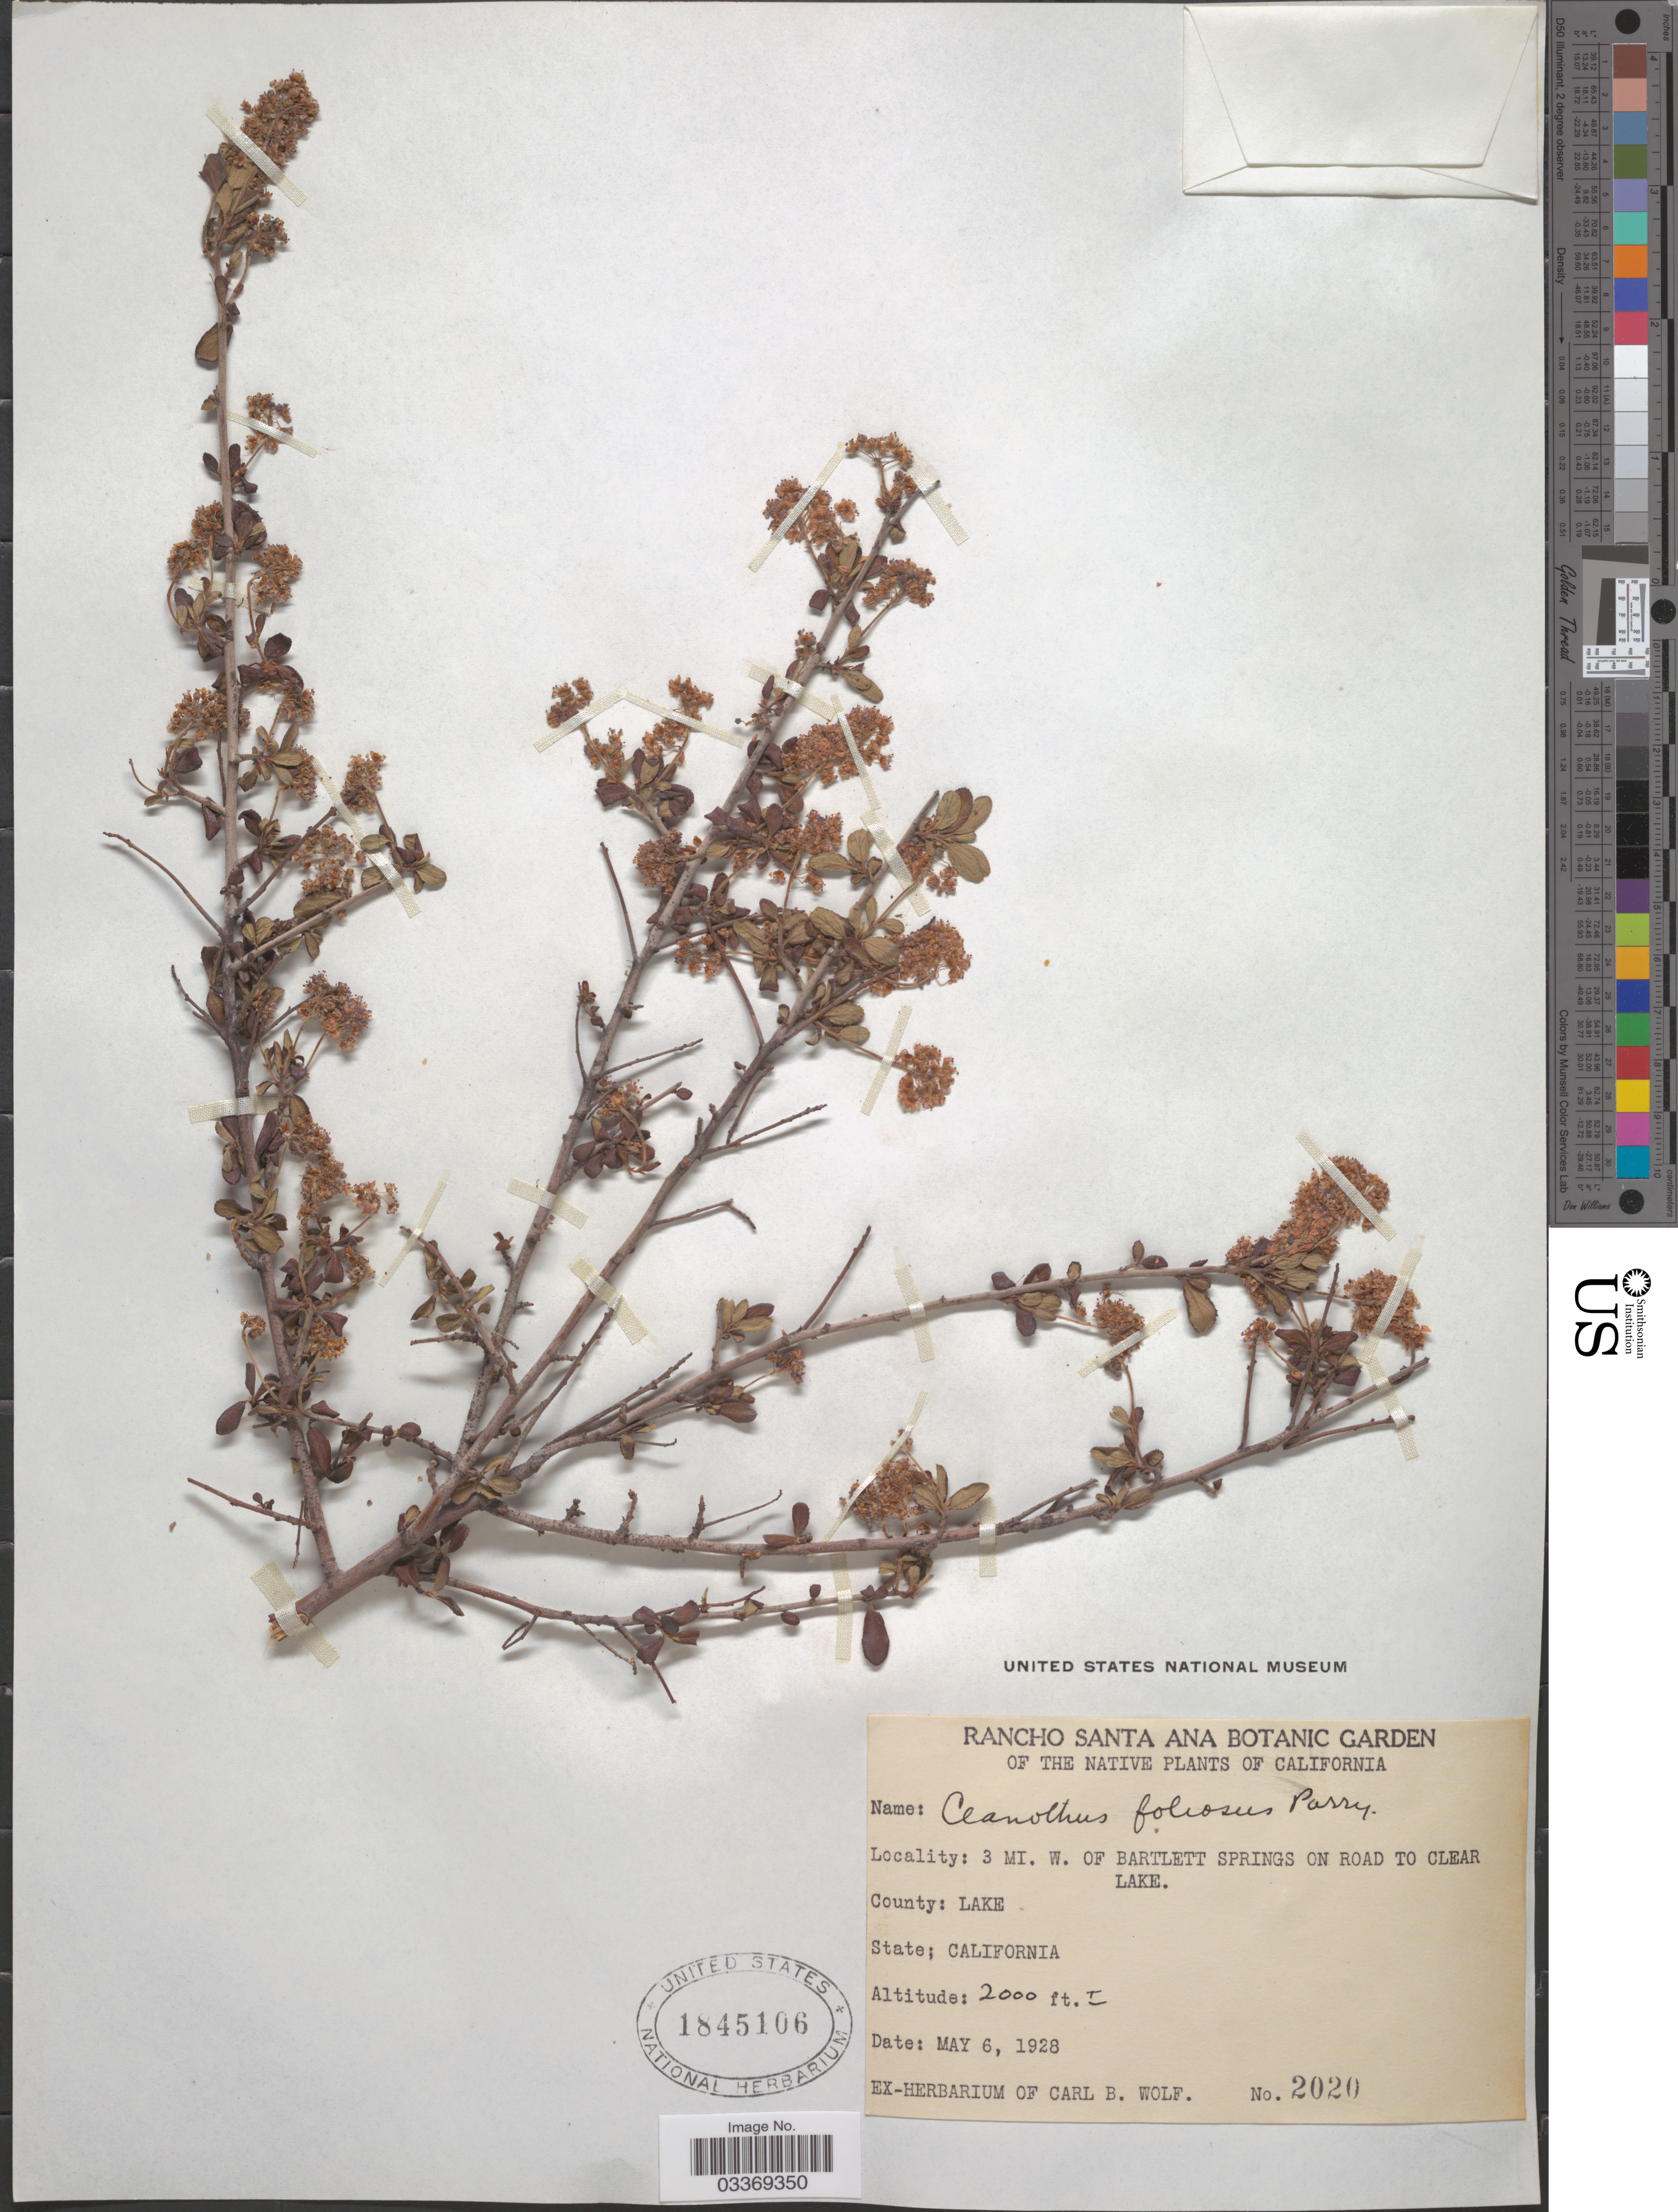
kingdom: Plantae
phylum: Tracheophyta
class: Magnoliopsida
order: Rosales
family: Rhamnaceae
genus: Ceanothus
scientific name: Ceanothus foliosus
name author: Parry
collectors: ex herb. Carl B. Wolf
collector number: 2020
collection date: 1928-05-06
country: United States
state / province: California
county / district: Lake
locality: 3 mi. W. of Bartlett Springs on road to Clear Lake. County: Lake.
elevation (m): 610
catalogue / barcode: US 1845106